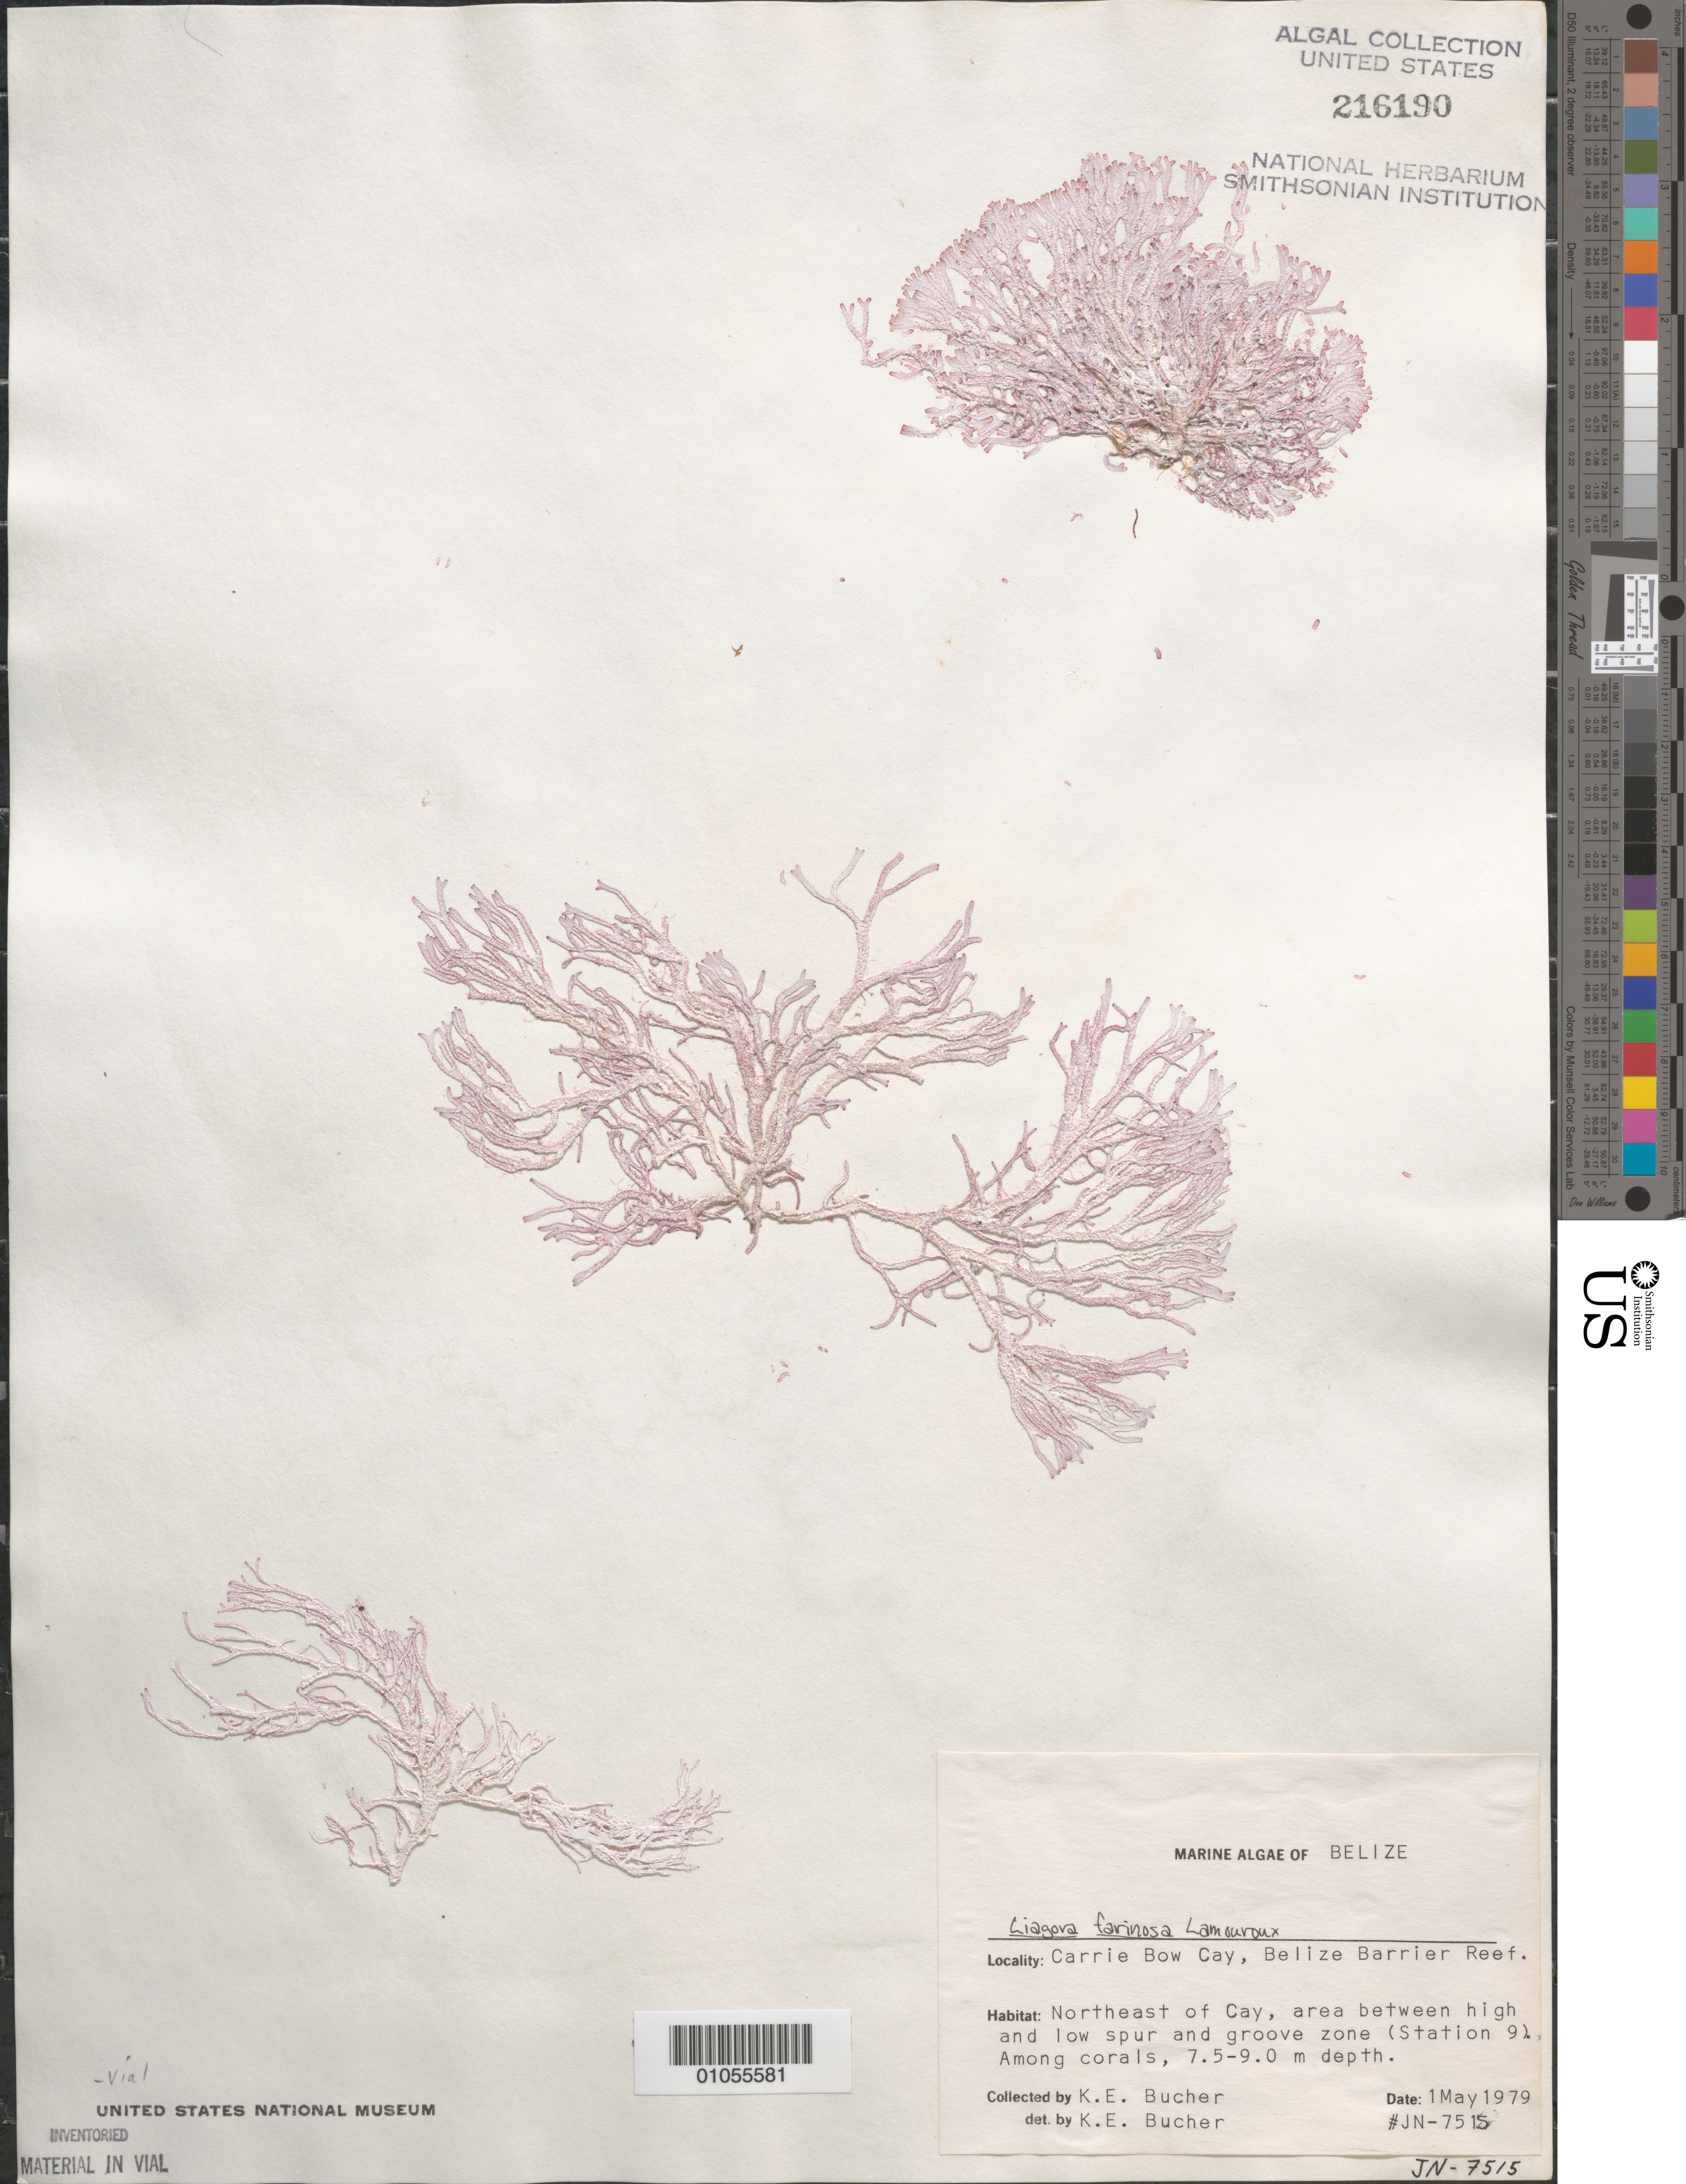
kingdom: Plantae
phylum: Rhodophyta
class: Florideophyceae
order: Nemaliales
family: Liagoraceae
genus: Liagora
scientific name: Liagora farinosa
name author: J.V.Lamouroux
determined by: Bucher, Katina E.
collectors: K. E. Bucher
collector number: JN-7515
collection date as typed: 01 May 1979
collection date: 1979-05-01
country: Belize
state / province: Stann Creek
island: Carrie Bow Cay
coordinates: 16 48'N, 88 05'W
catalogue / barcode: US 216190